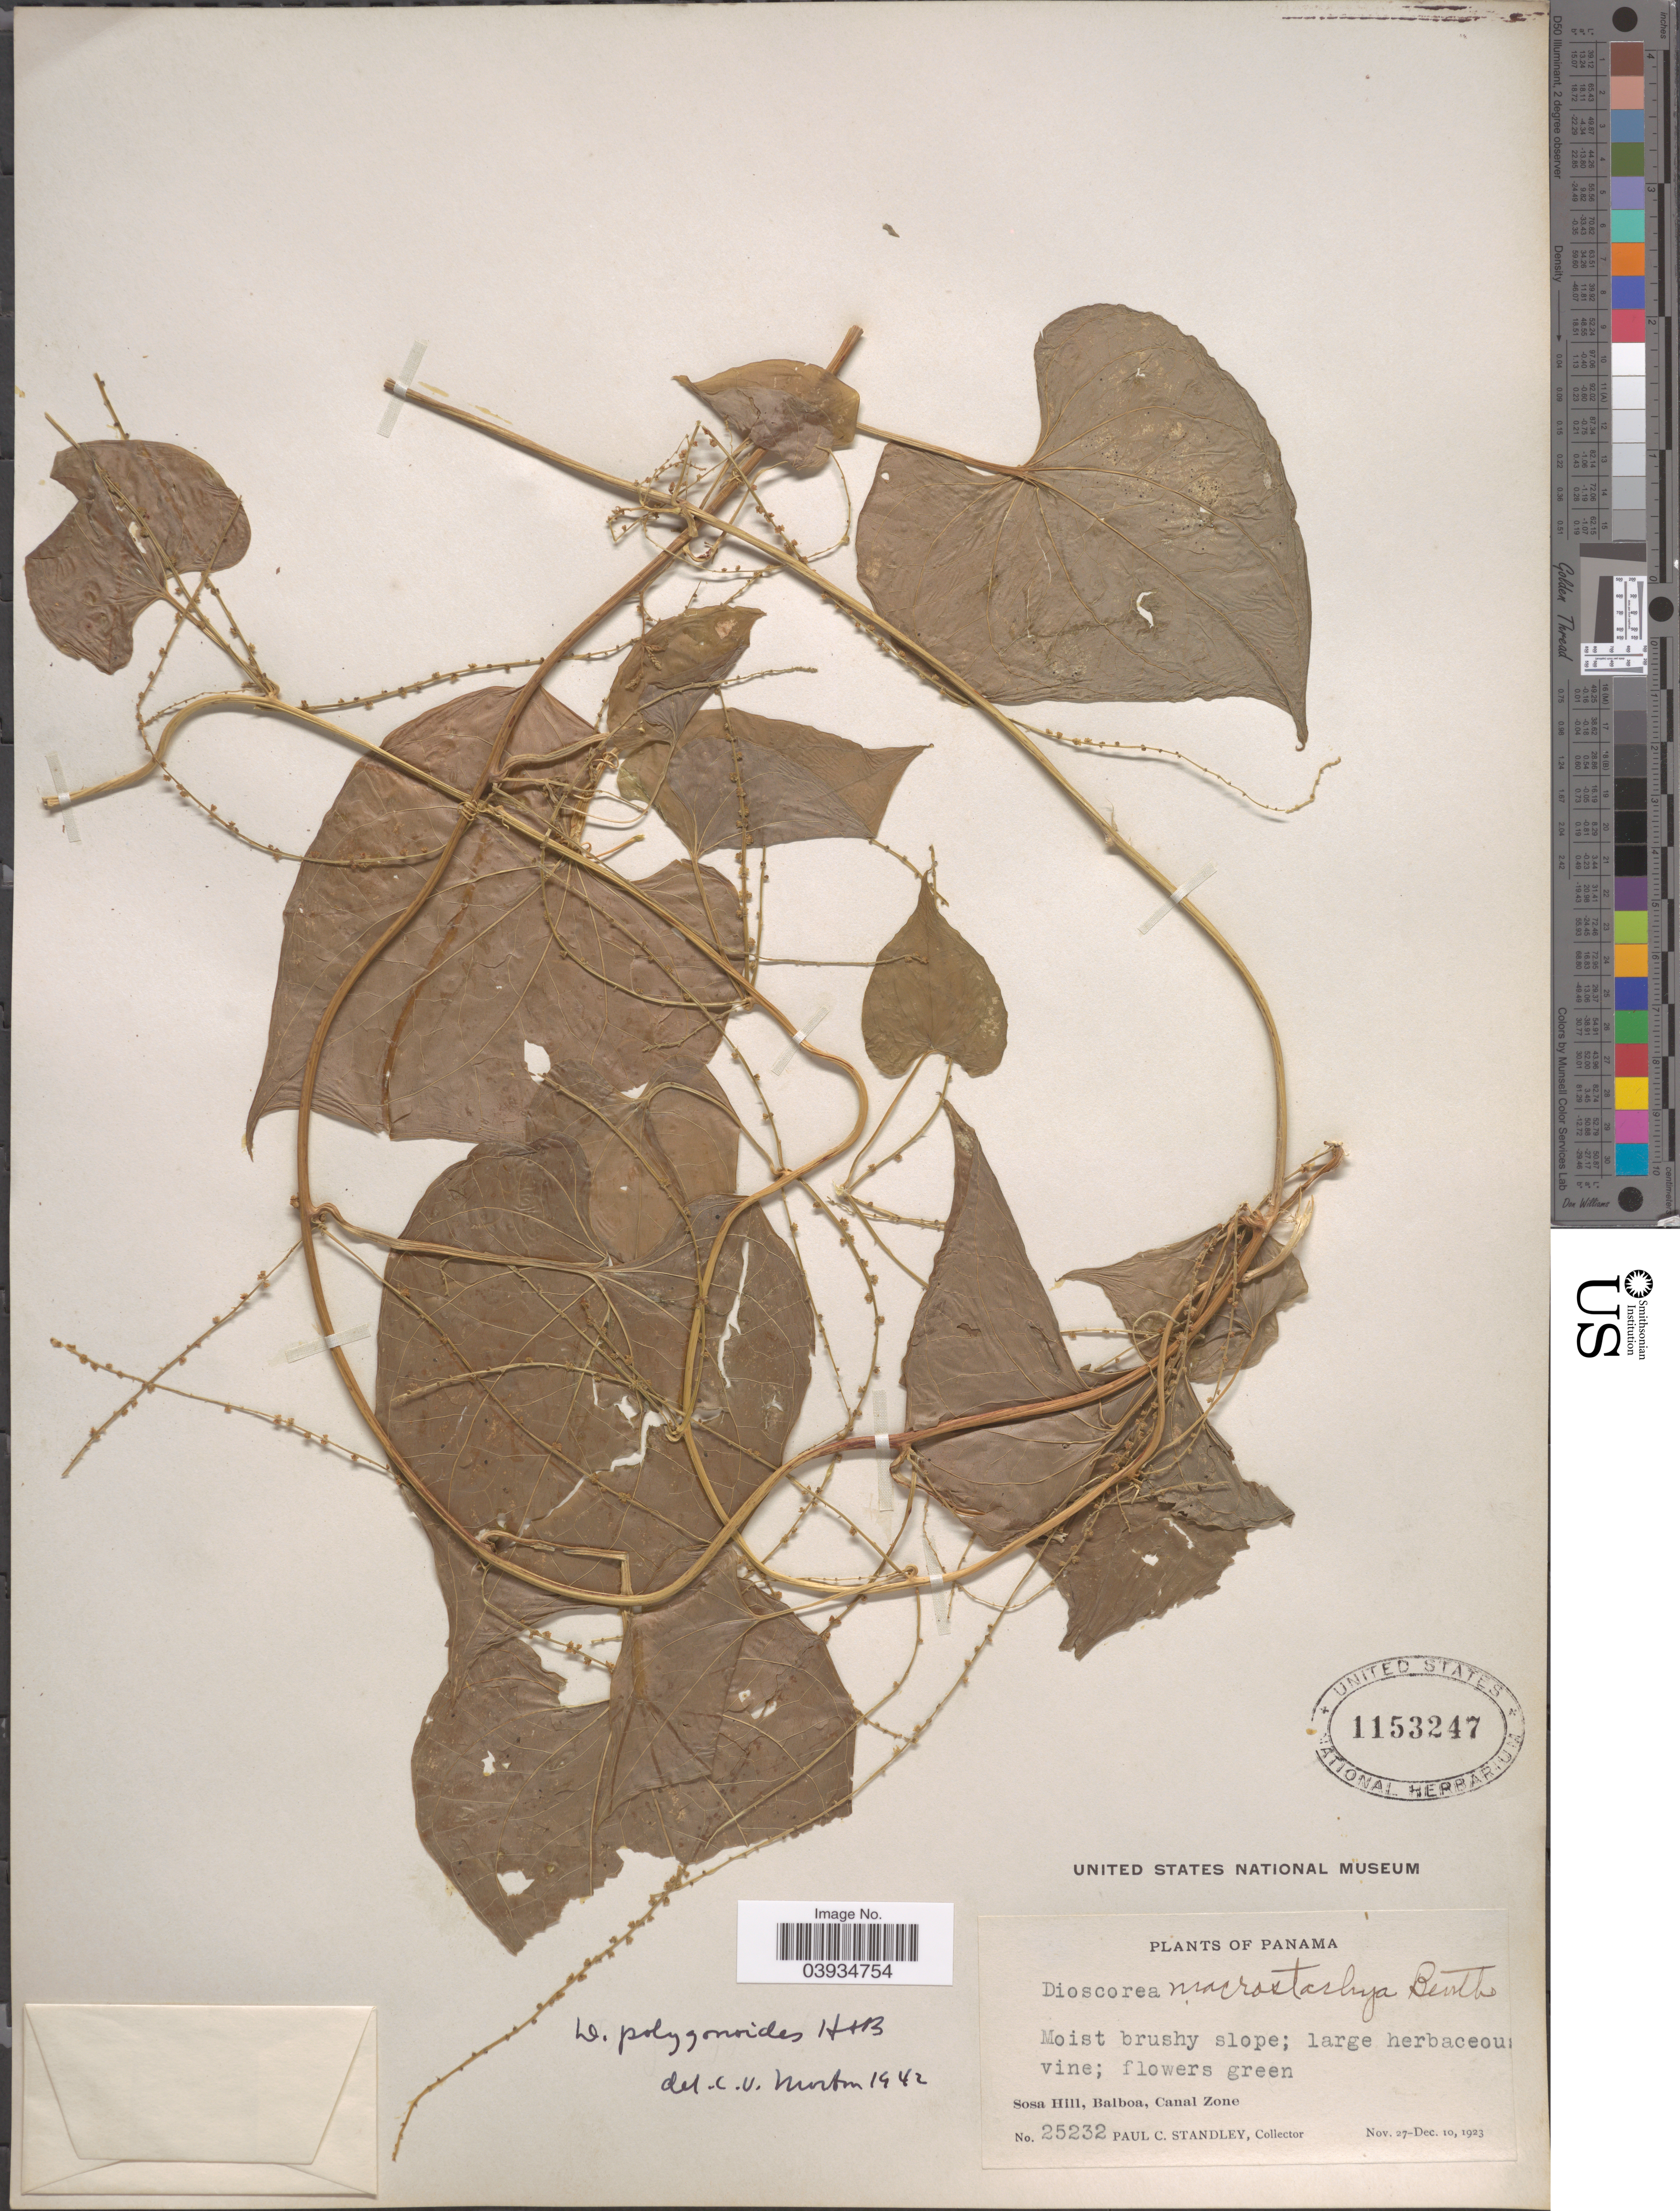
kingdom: Plantae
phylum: Tracheophyta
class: Liliopsida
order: Dioscoreales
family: Dioscoreaceae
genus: Dioscorea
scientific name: Dioscorea polygonoides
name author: Humb. & Bonpl. ex Willd.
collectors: P. C. Standley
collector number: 25232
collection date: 1923-11-27/1923-12-10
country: Panama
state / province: Colón / Panamá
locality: Sosa Hill, Balboa, Canal Zone.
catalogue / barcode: US 1153247